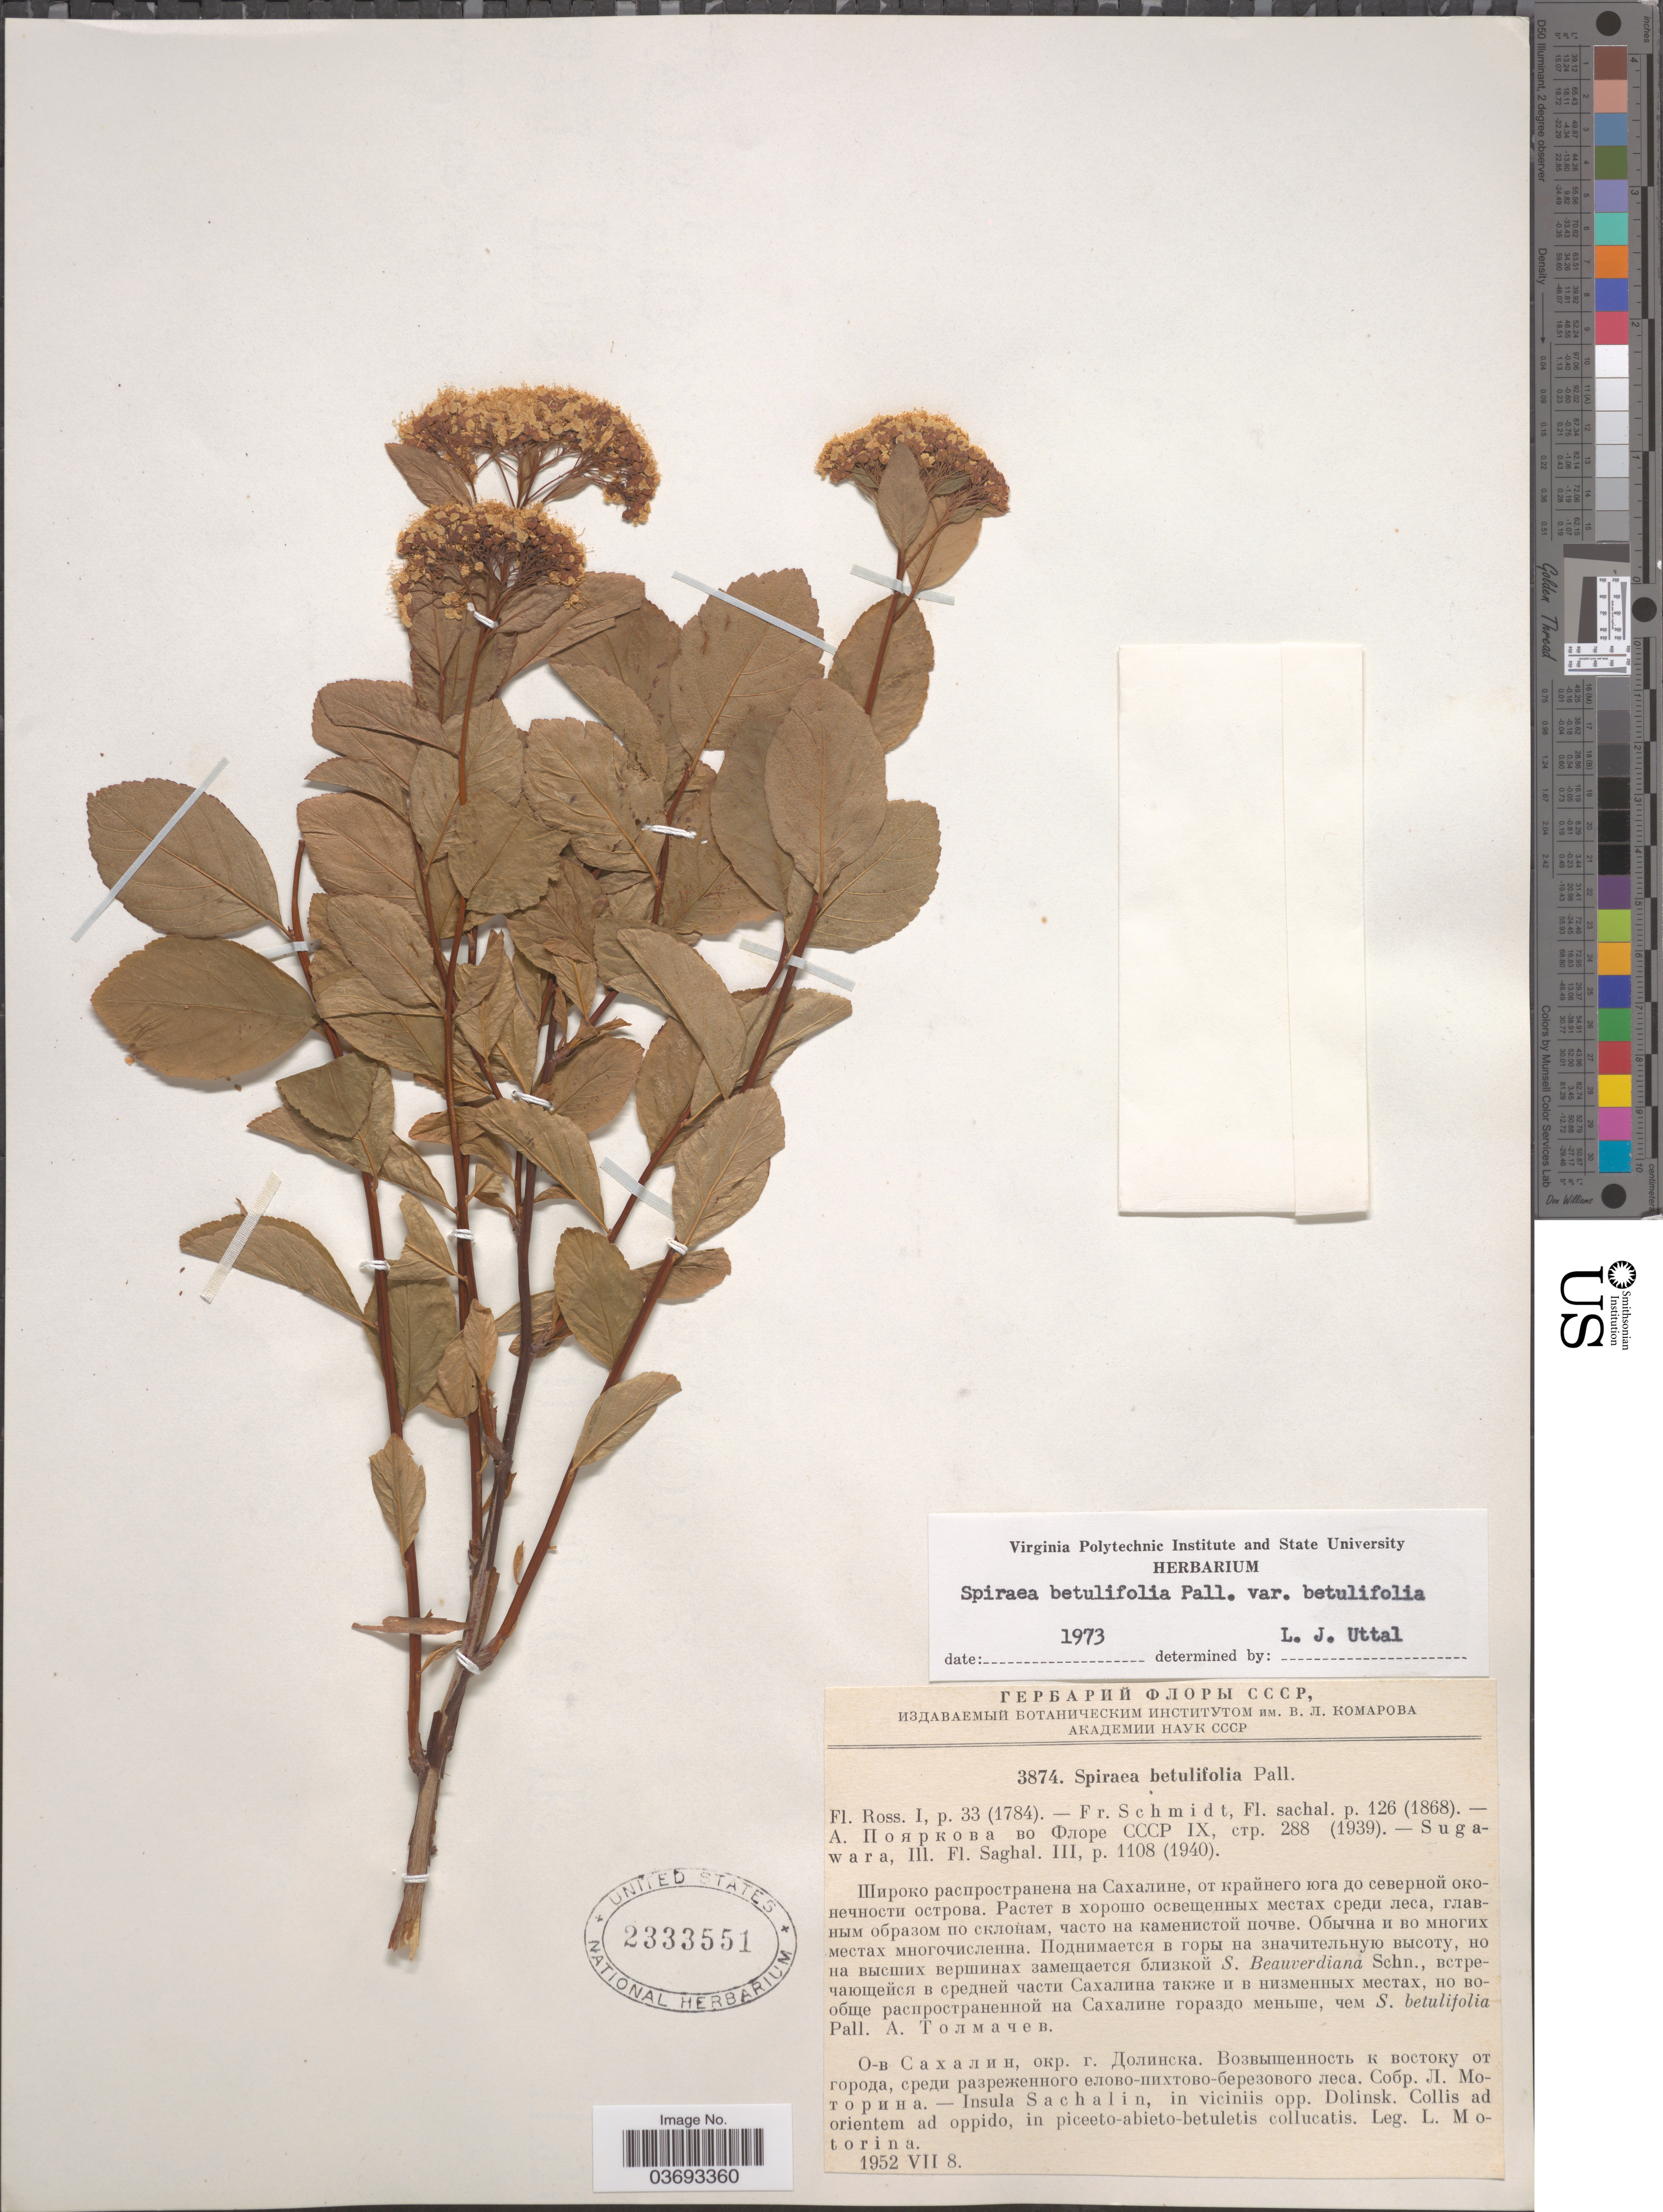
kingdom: Plantae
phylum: Tracheophyta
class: Magnoliopsida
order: Rosales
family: Rosaceae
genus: Spiraea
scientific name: Spiraea betulifolia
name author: Pall.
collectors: L. Motorina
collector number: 3874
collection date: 1952-07-08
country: Russian Federation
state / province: Sakhalin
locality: Insula Sachalin, in viciniis opp. Dolinsk. Collis ad orientem ad oppido, in piceeto-abieto-betuletis collucatis.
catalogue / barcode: US 2333551